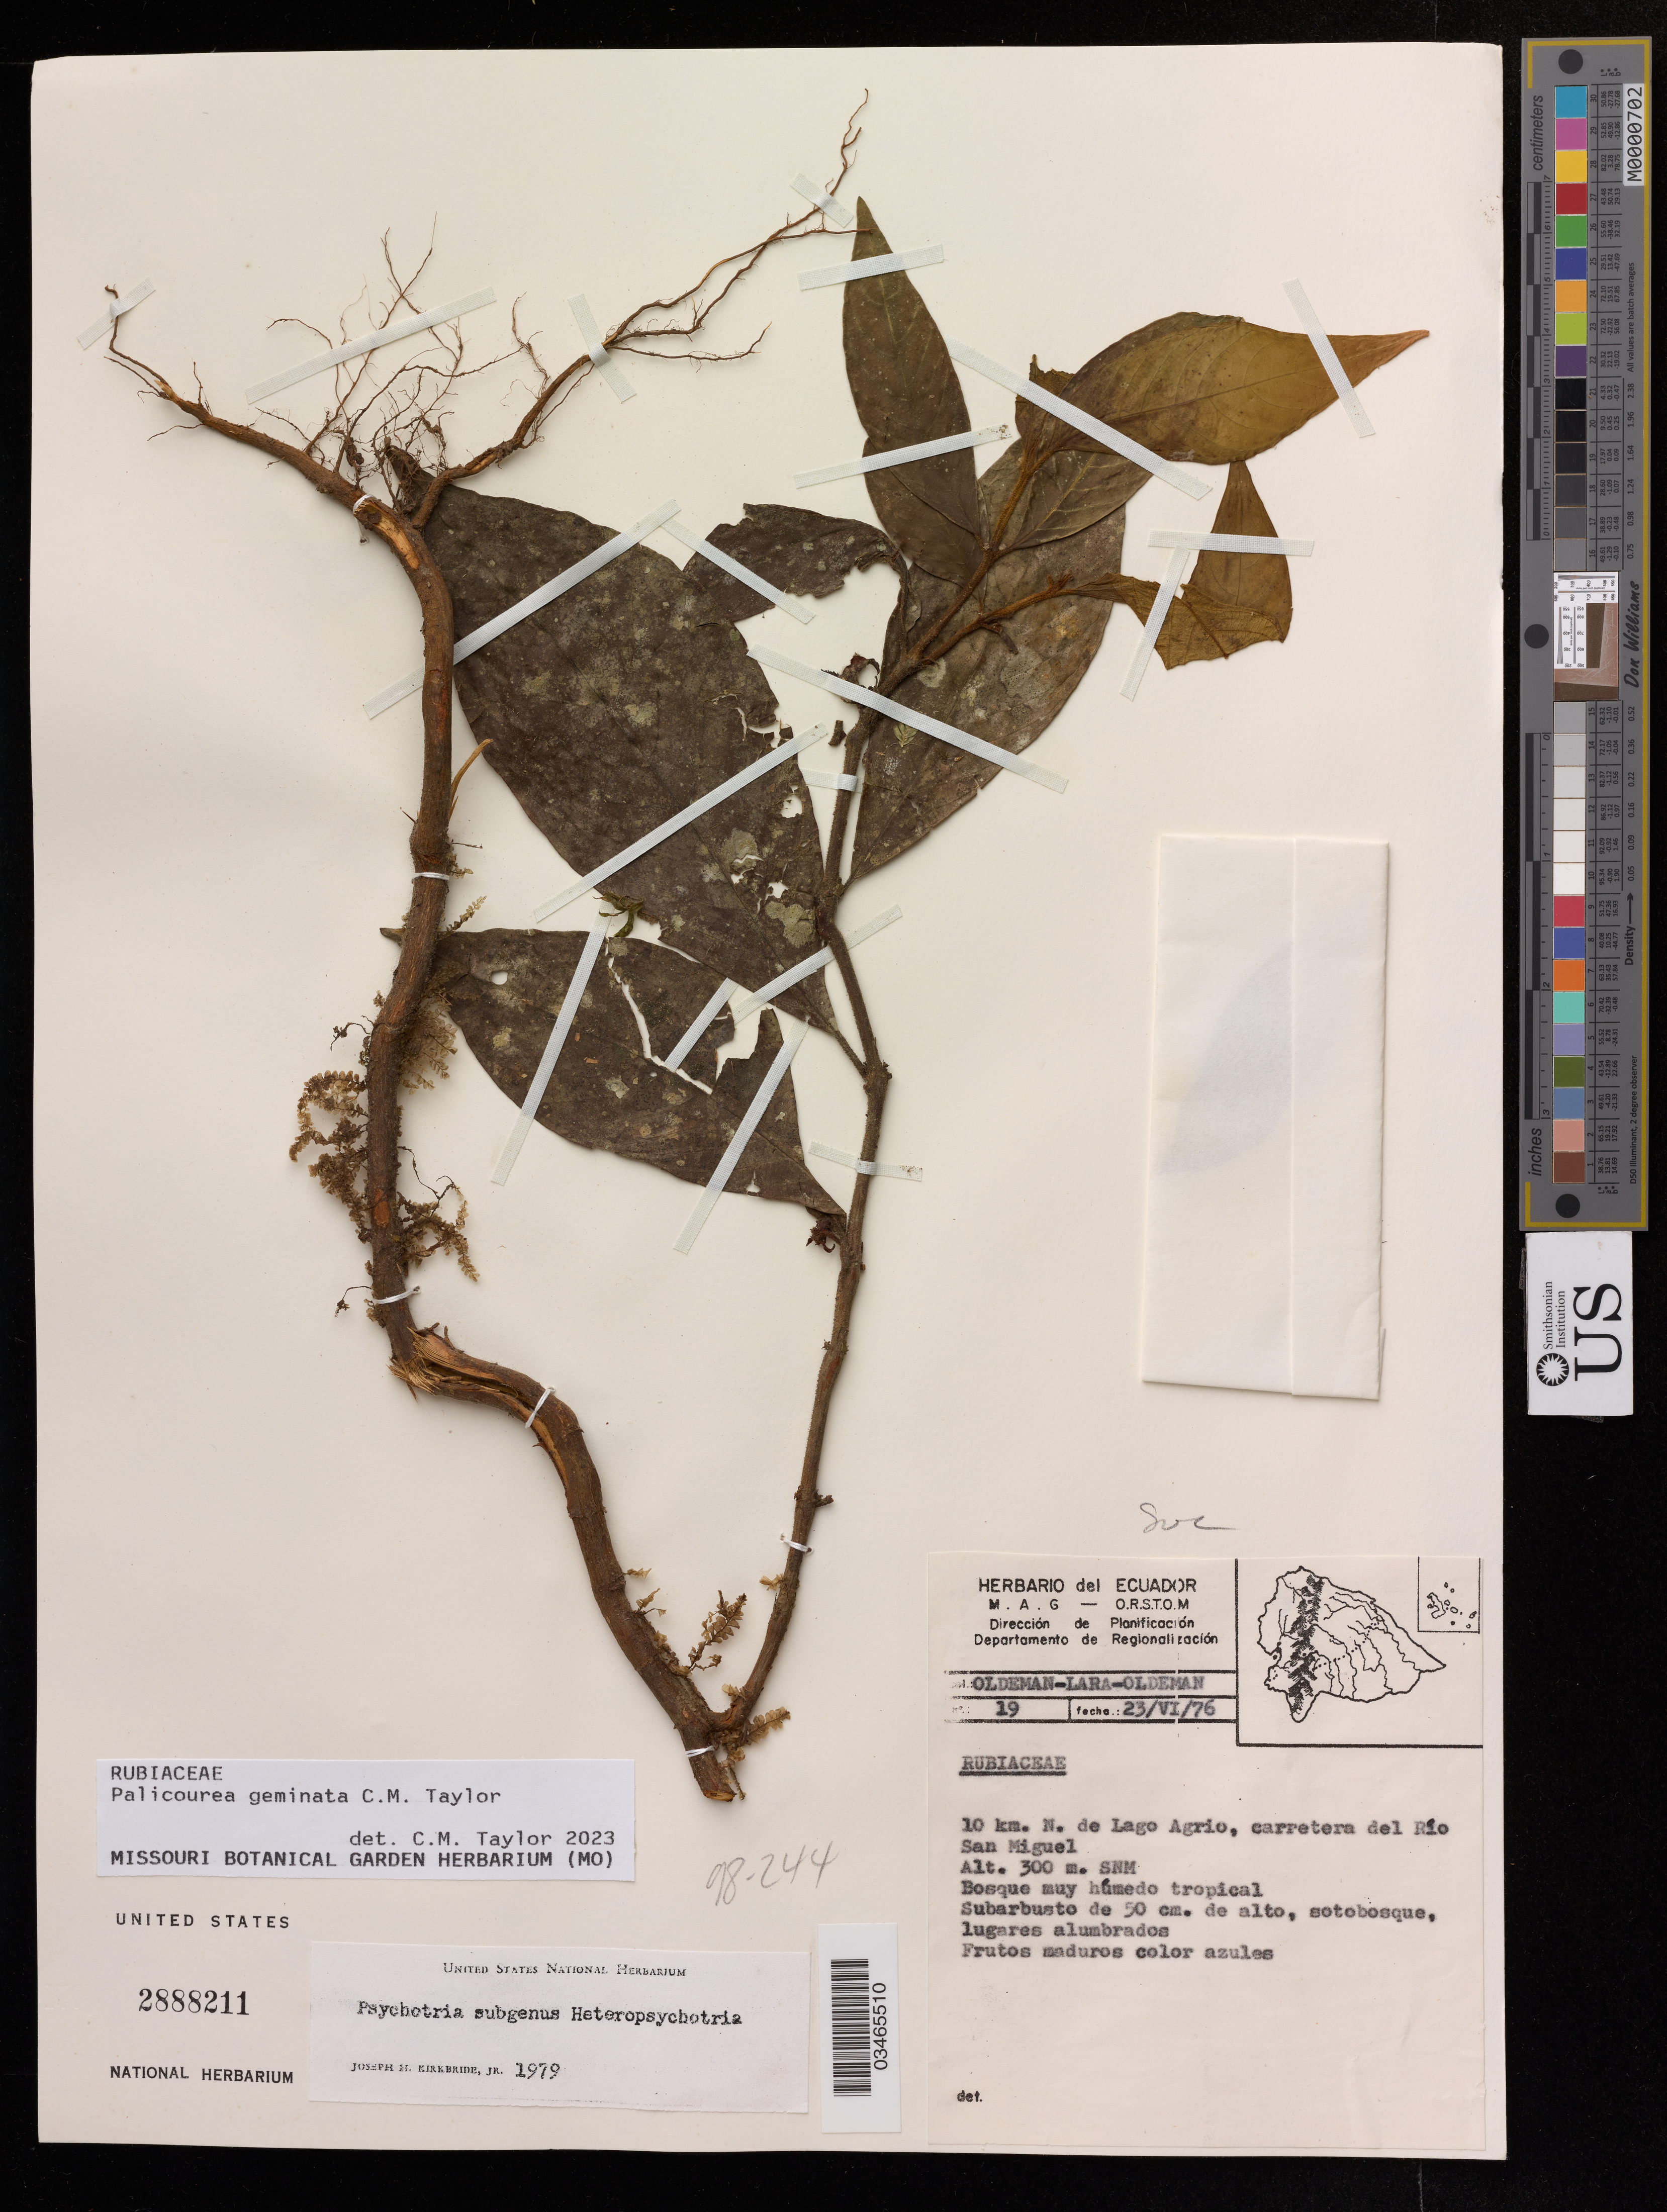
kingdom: Plantae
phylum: Tracheophyta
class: Magnoliopsida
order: Gentianales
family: Rubiaceae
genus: Palicourea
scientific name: Palicourea geminata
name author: C.M. Taylor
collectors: Oldeman-Lara-Oldeman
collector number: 19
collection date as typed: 23 Jun76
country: Ecuador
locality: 10 km. N de Lago Agrio, carretera del Río San Miguel.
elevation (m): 300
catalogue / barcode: US 2888211